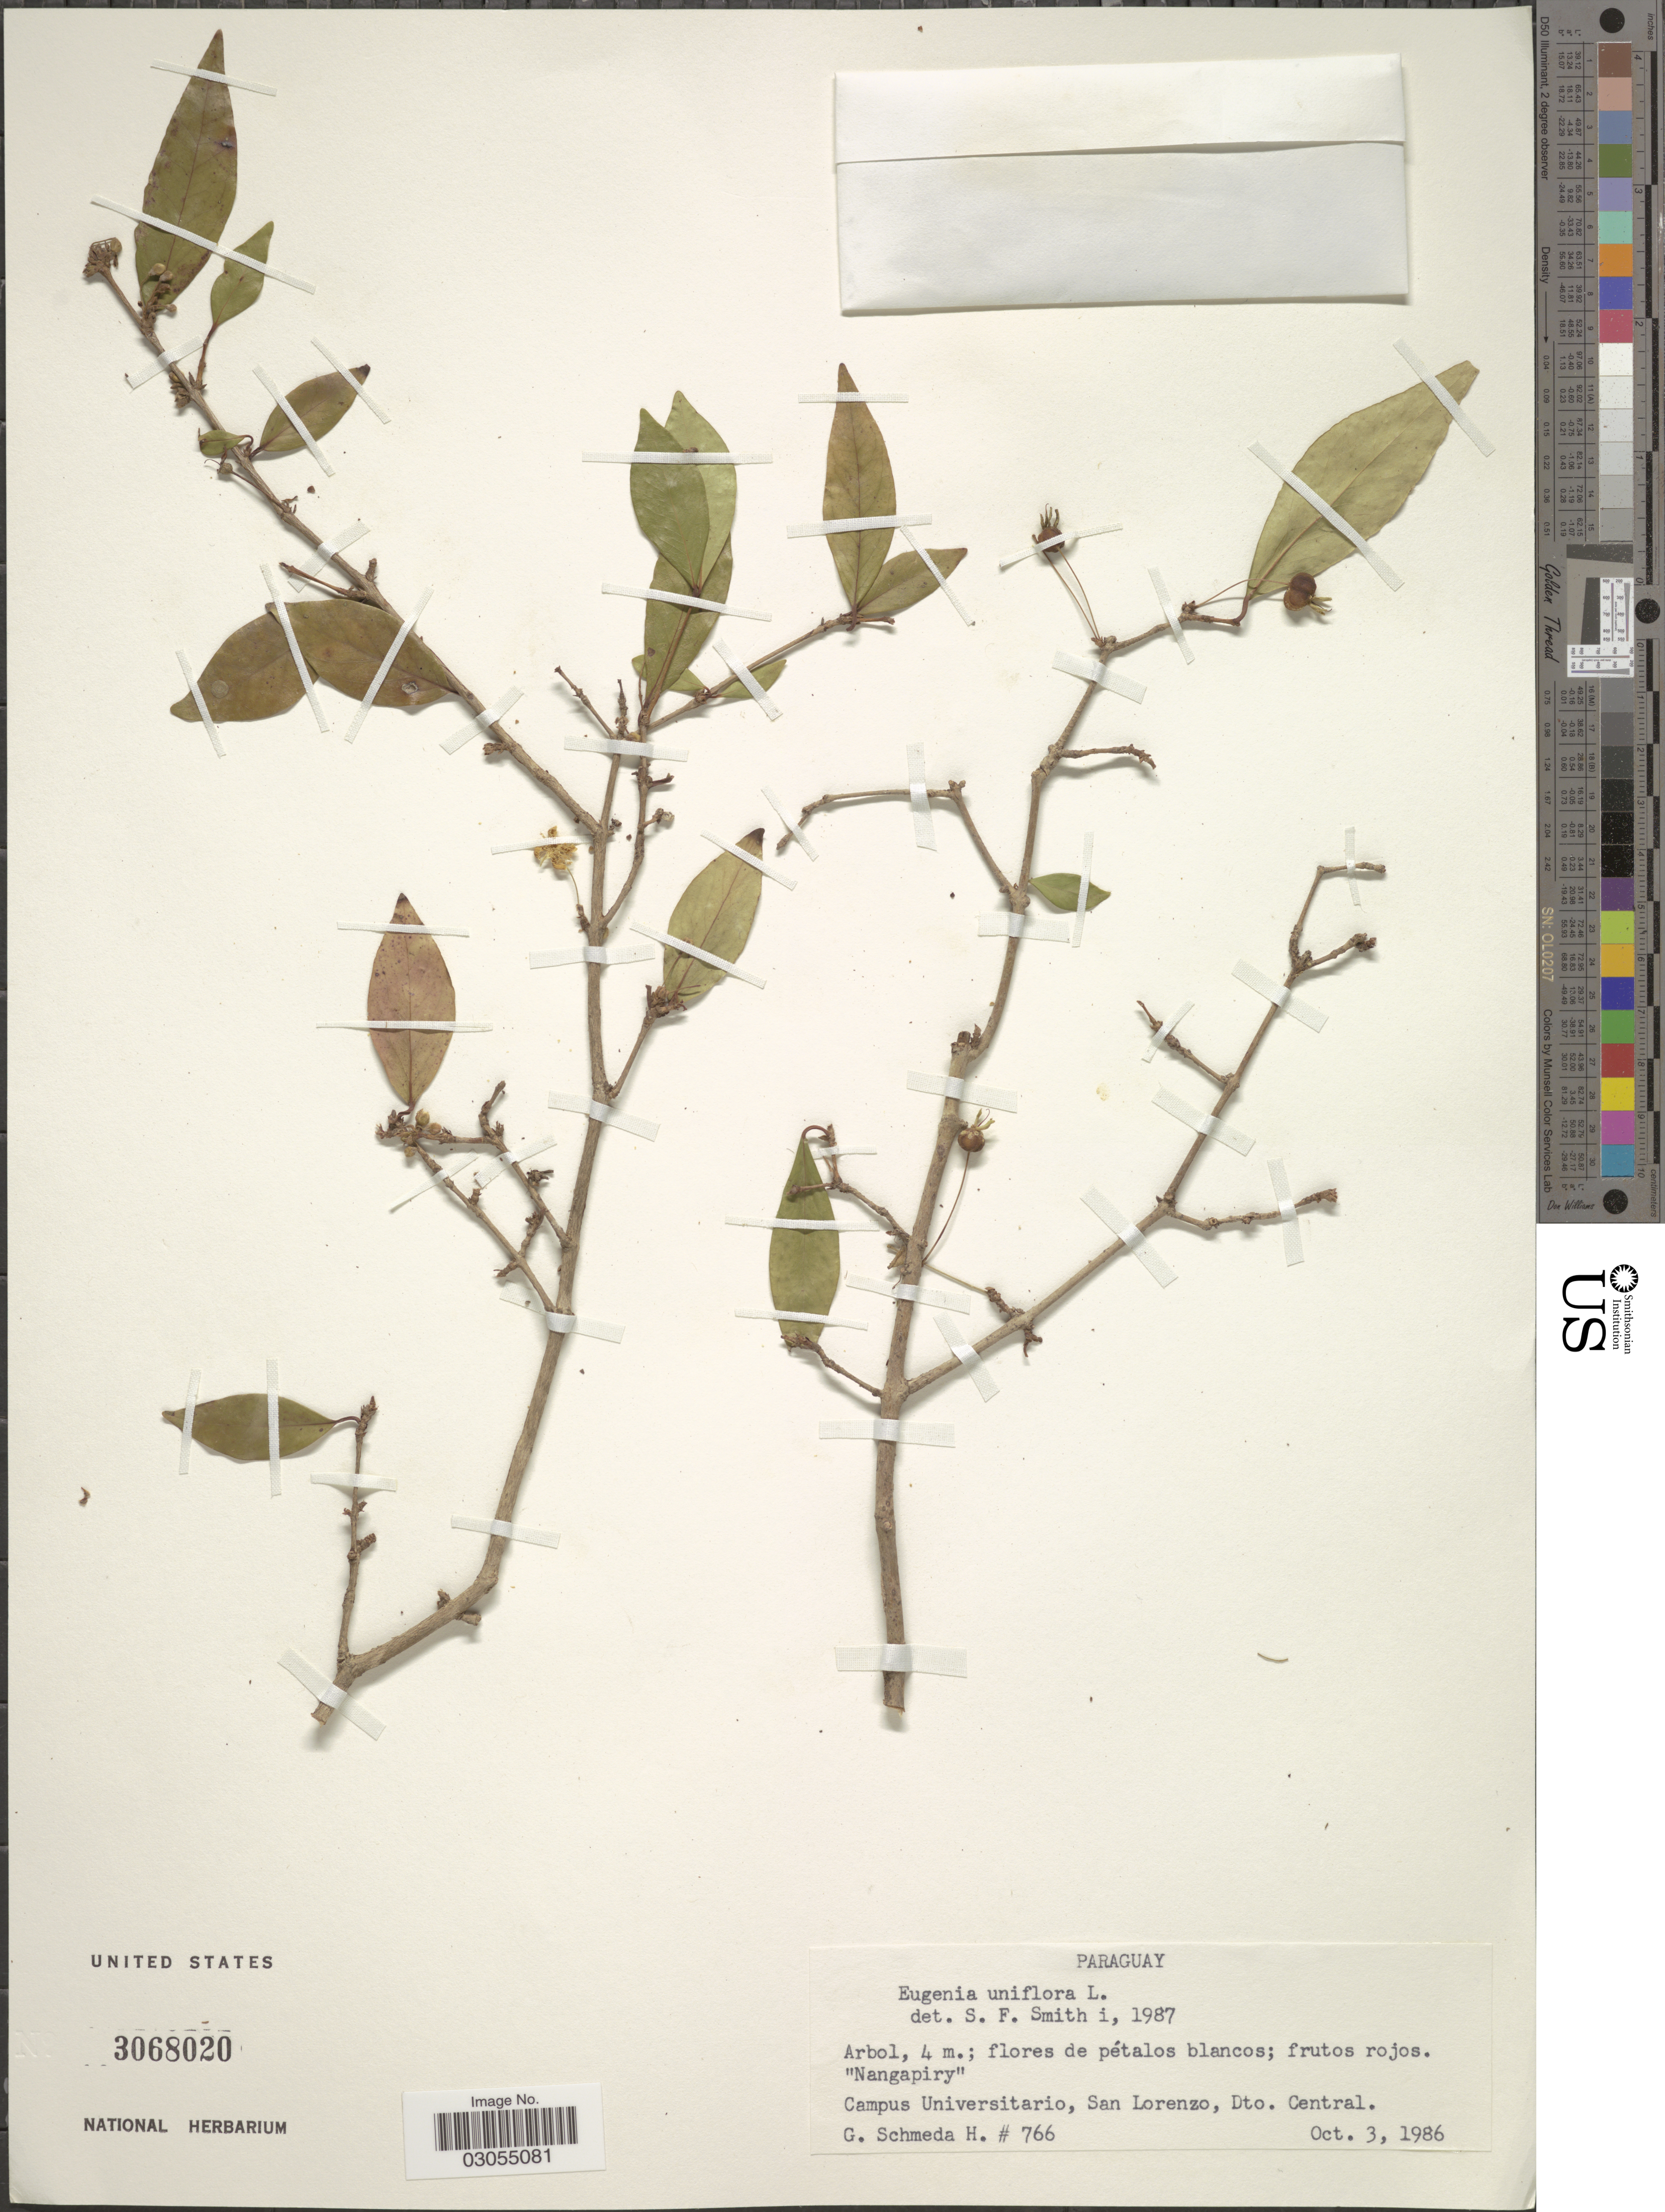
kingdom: Plantae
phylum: Tracheophyta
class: Magnoliopsida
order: Myrtales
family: Myrtaceae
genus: Eugenia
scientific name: Eugenia uniflora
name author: L.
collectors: G. Schmeda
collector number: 766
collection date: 1986-10-03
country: Paraguay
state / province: Central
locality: Campus Universitario, San Lorenzo, Dto. Central.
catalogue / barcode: US 3068020